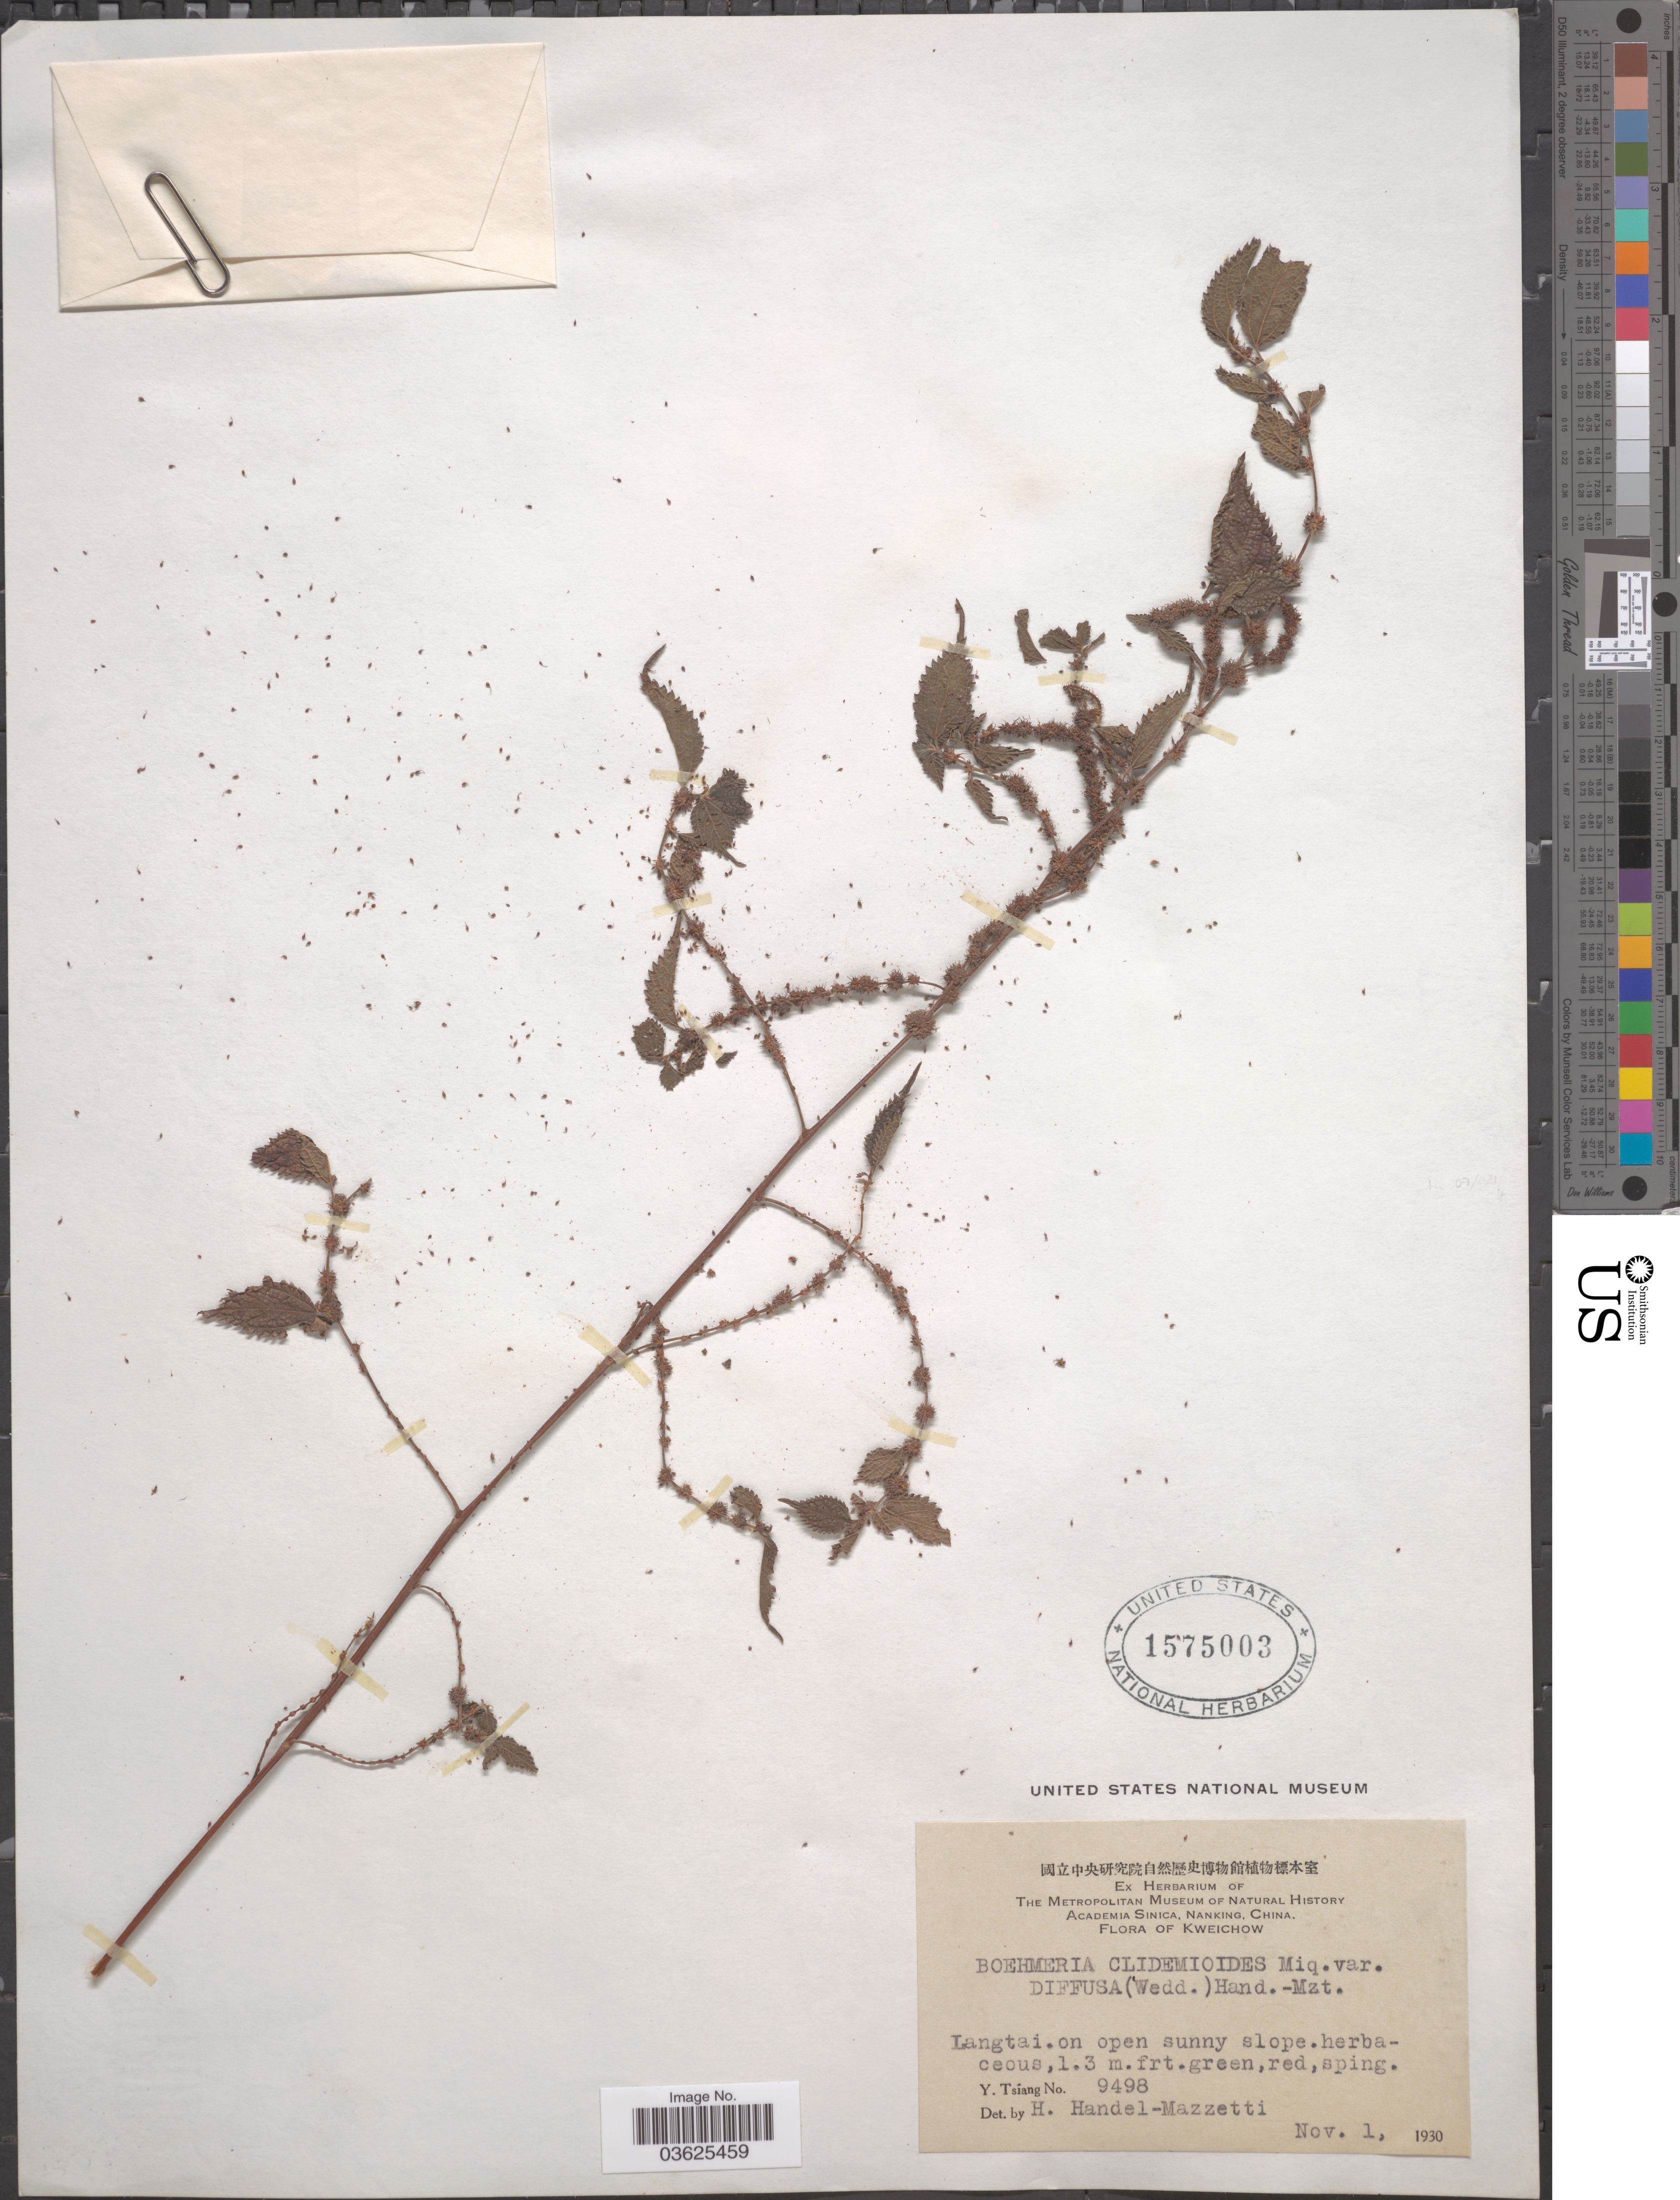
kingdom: Plantae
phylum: Tracheophyta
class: Magnoliopsida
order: Rosales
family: Urticaceae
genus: Boehmeria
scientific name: Boehmeria clidemioides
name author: Miq.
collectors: Y. Tsiang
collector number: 9498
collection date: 1930-11-01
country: China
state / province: Guizhou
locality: Kweichow. Langtai.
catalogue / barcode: US 1575003